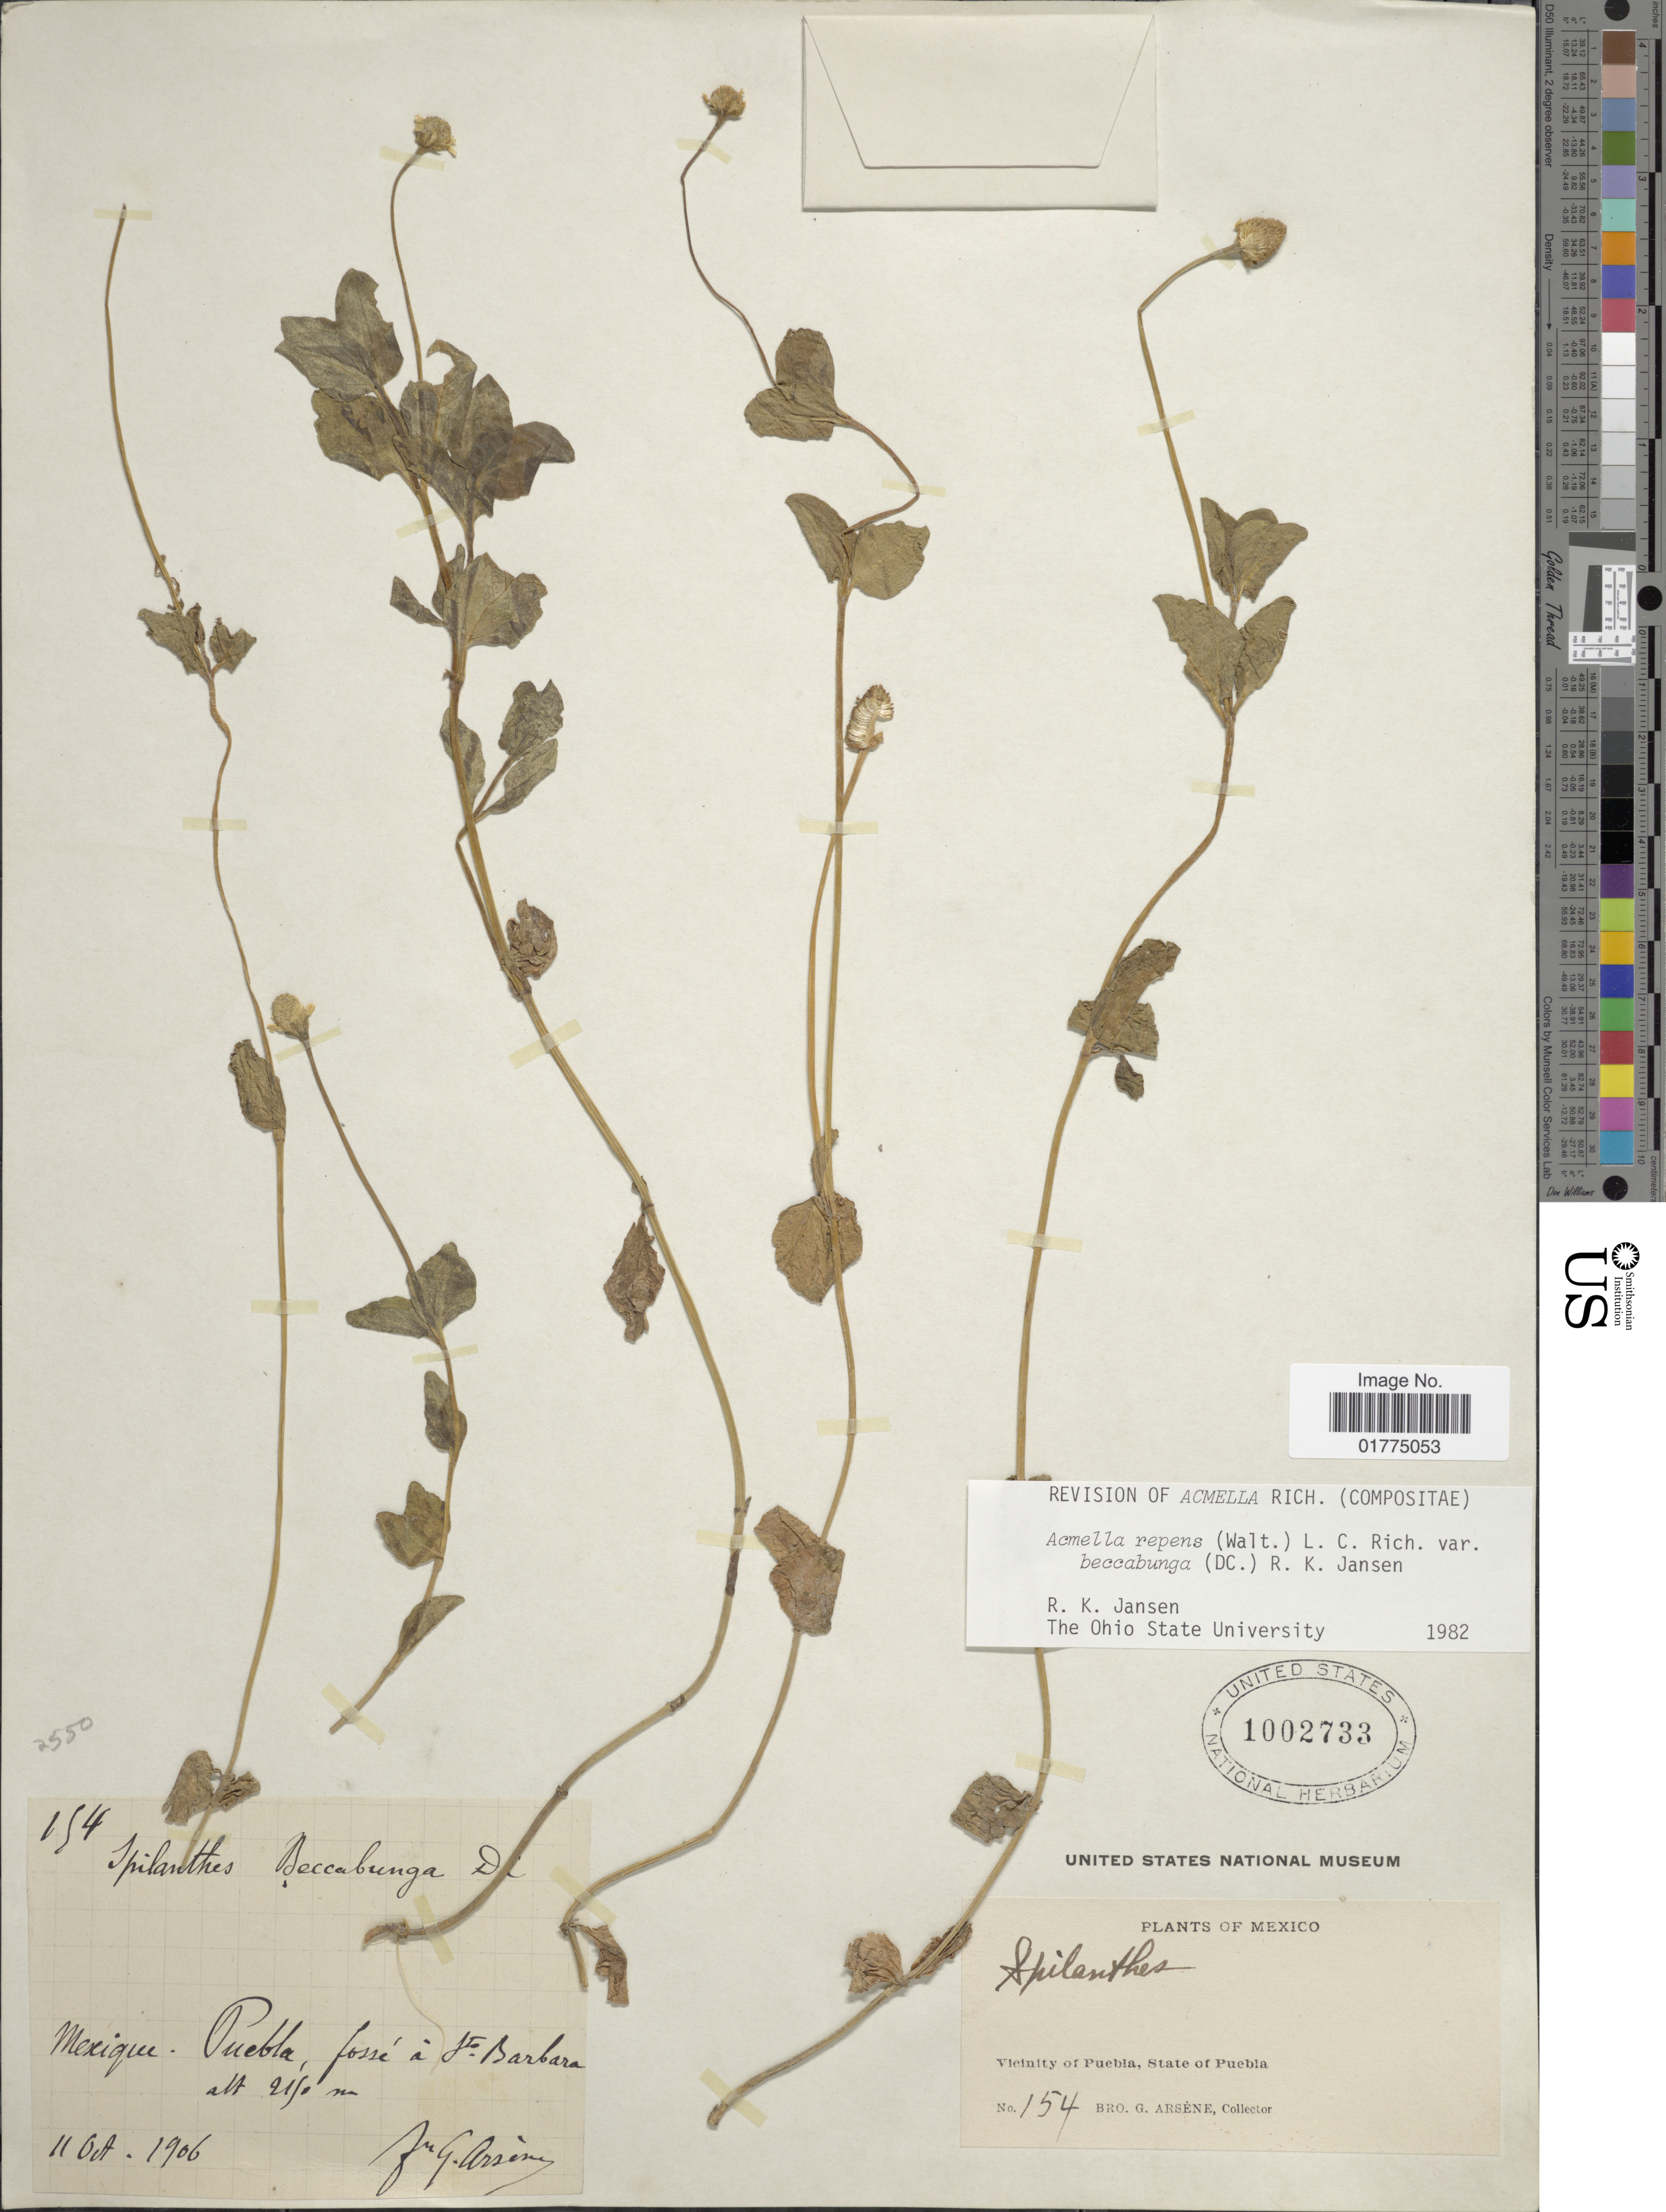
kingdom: Plantae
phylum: Tracheophyta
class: Magnoliopsida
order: Asterales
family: Asteraceae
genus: Acmella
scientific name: Acmella repens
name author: (Walter) Rich.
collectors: Bro. G. Arsène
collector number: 154*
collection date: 1906-10-11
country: Mexico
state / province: Puebla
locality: Vicinity of Puebla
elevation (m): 2150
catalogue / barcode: US 1002733